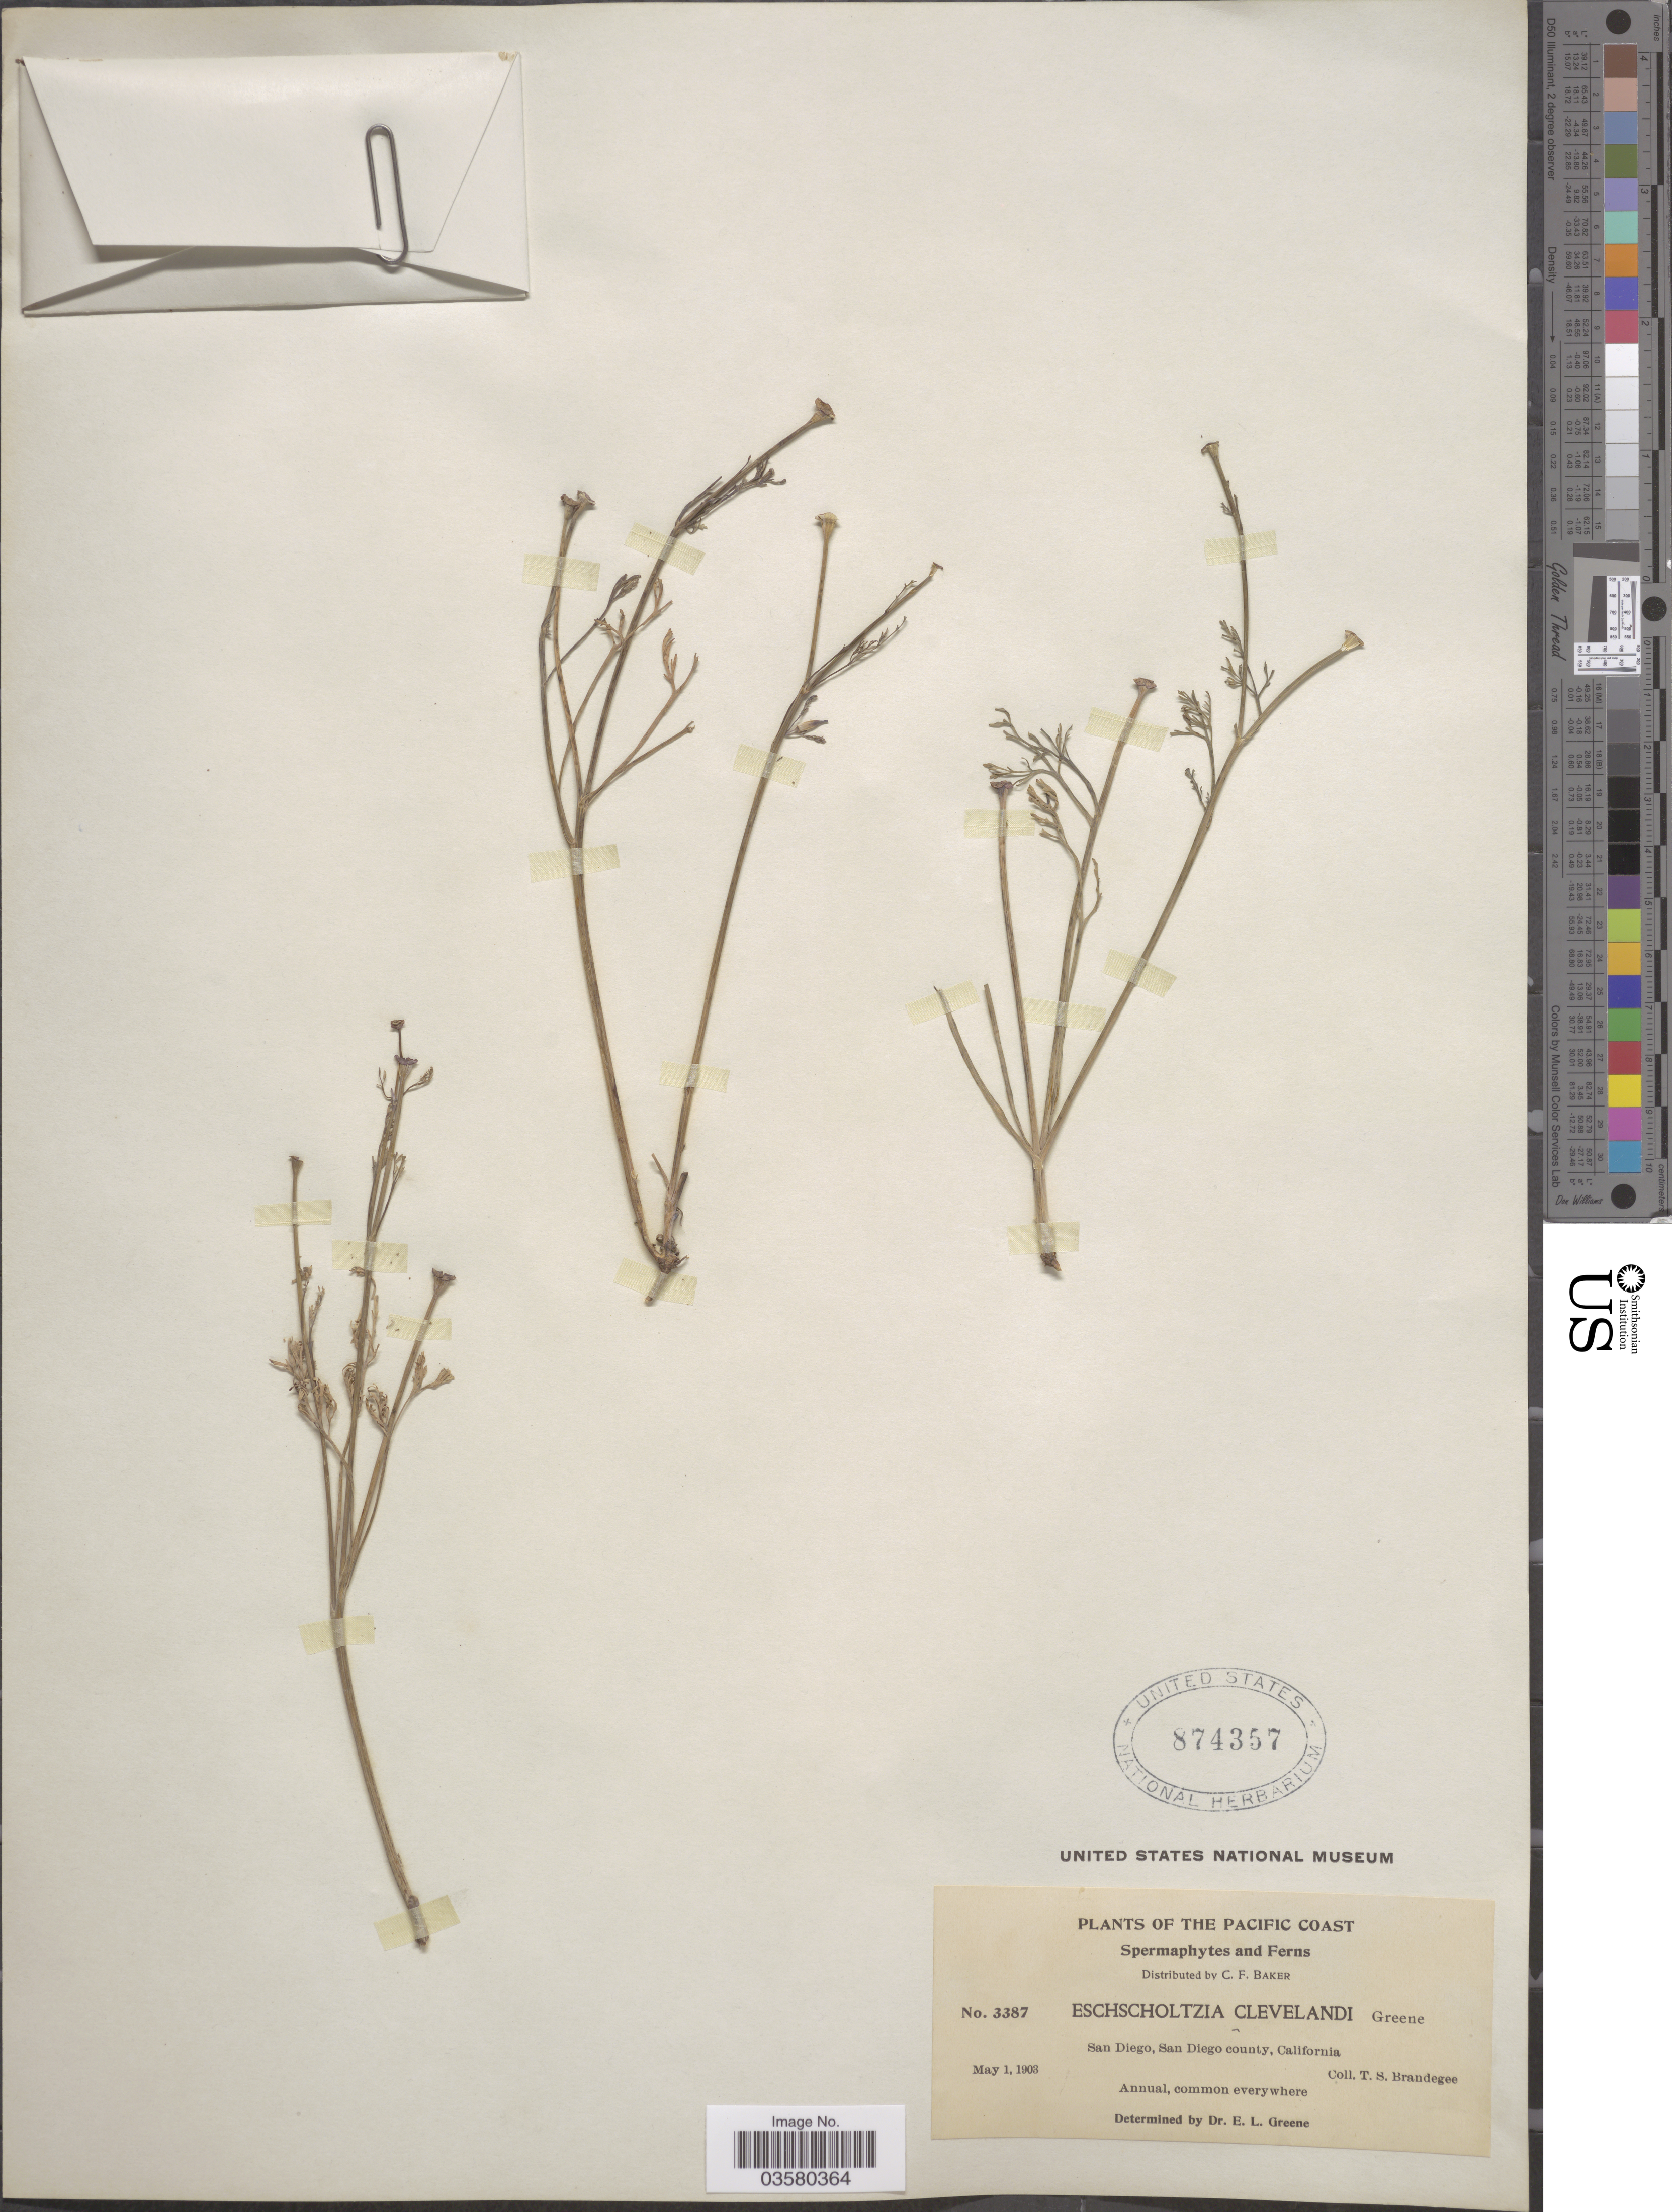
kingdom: Plantae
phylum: Tracheophyta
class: Magnoliopsida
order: Ranunculales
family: Papaveraceae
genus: Eschscholzia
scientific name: Eschscholzia clevelandii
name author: Greene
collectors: T. S. Brandegee (herbarium)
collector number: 3387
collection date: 1903-05-01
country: United States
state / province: California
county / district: San Diego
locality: The Pacific Coast. San Diego, San Diego county.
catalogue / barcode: US 874357